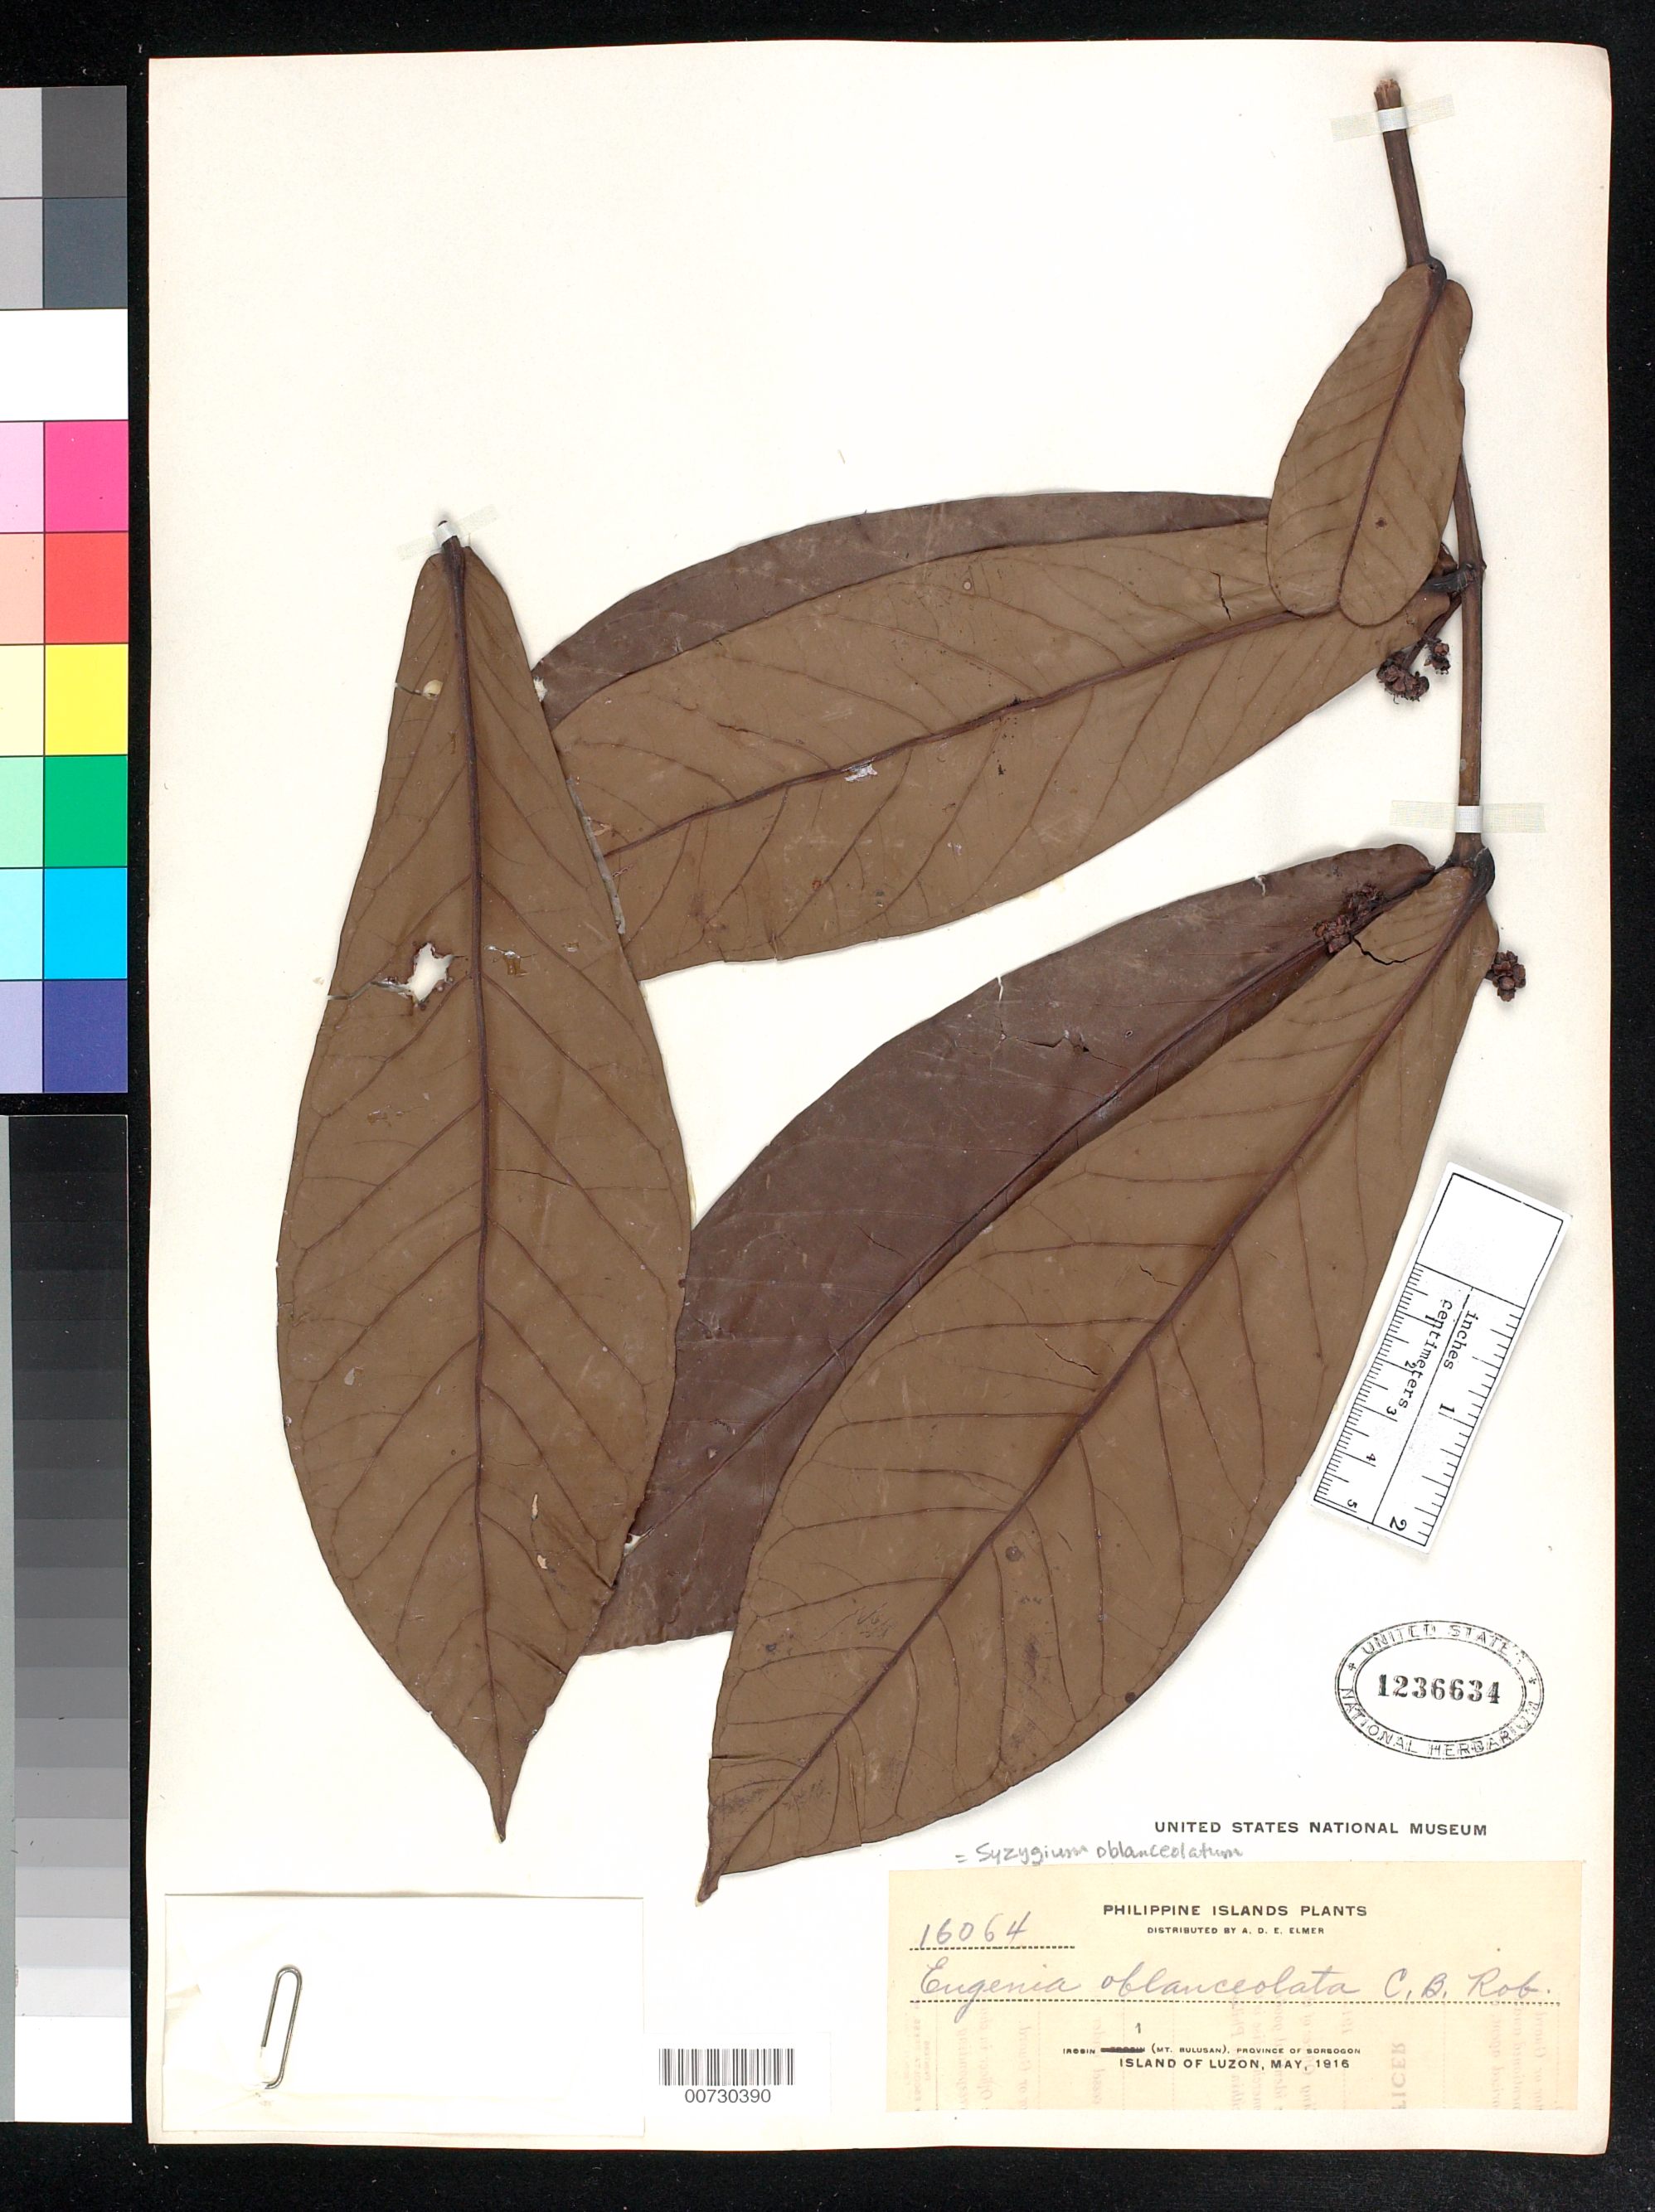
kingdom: Plantae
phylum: Tracheophyta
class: Magnoliopsida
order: Myrtales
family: Myrtaceae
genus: Syzygium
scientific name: Syzygium oblanceolatum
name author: (C.B. Rob.) Merr.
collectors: A. D. E. Elmer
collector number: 16064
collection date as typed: May 1916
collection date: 1916-05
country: Philippines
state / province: Bicol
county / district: Sorsogon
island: Luzon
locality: Irosin (Mt. Bulusan), Province of Sorsogon, Island of Luzon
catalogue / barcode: US 1236634